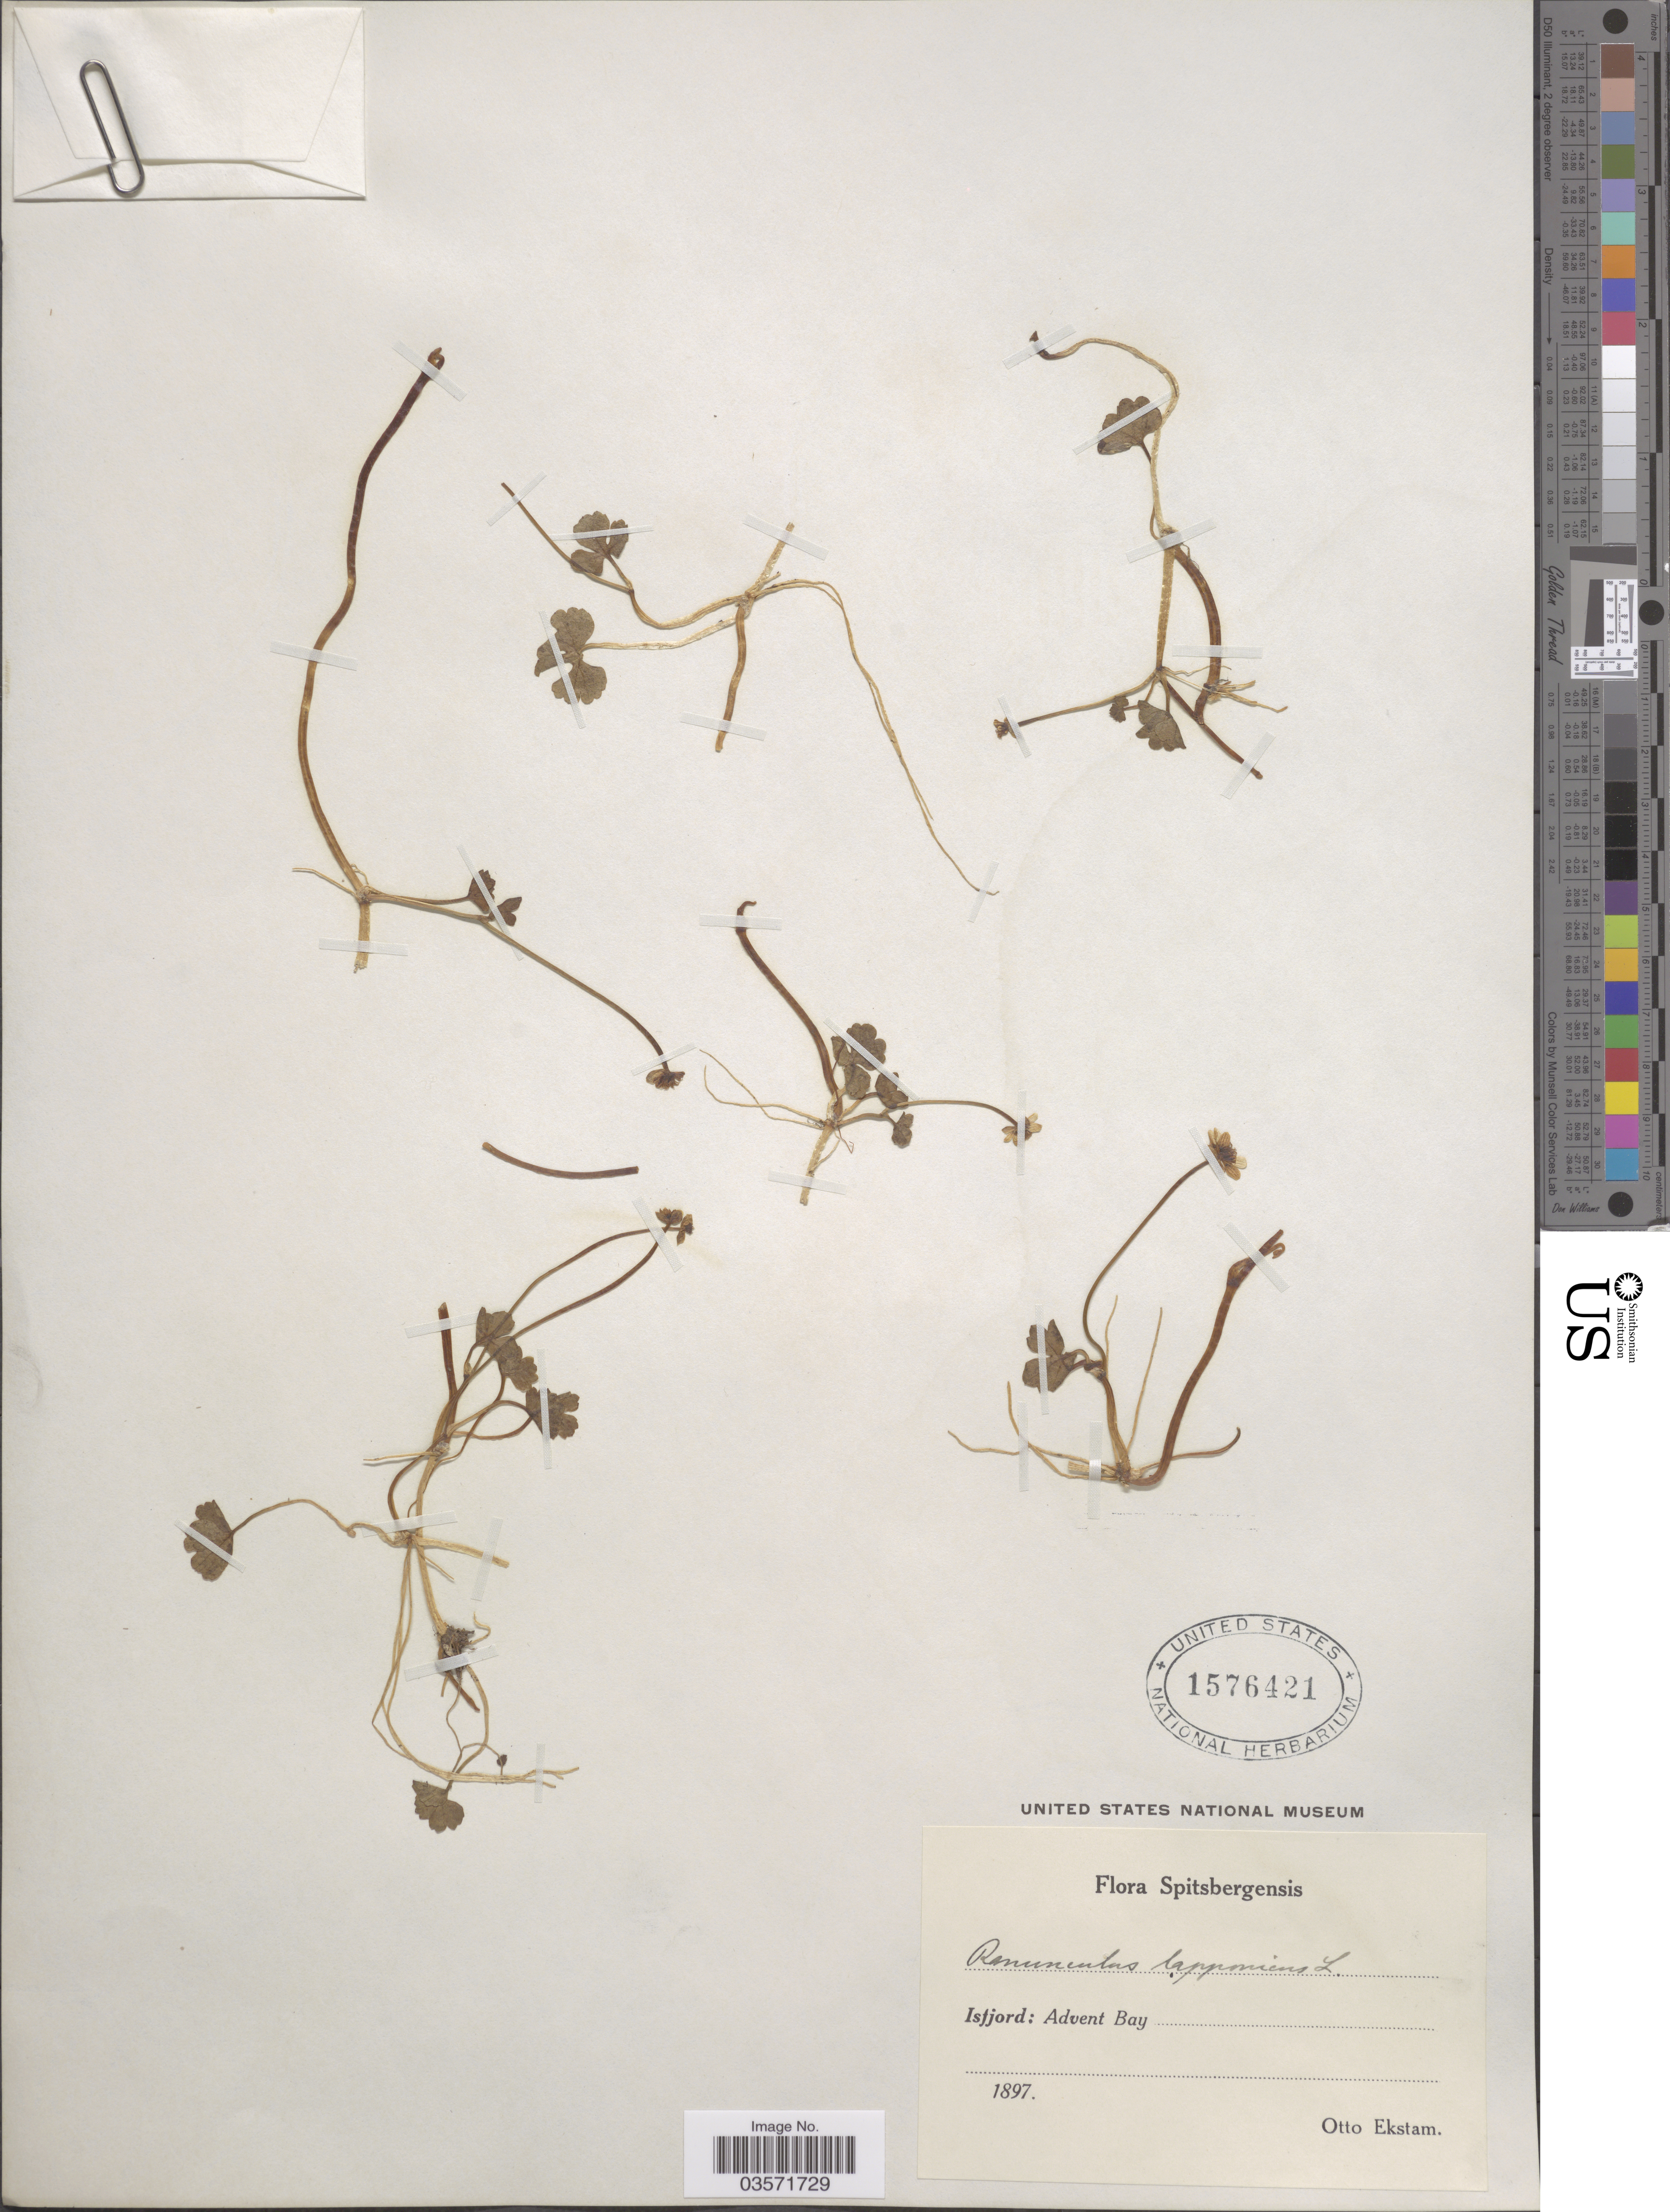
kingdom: Plantae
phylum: Tracheophyta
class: Magnoliopsida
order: Ranunculales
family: Ranunculaceae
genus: Ranunculus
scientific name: Ranunculus lapponicus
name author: L.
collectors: O. Ekstam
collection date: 1897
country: Norway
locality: Spitsbergensis. Isfjord: Advent Bay.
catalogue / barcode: US 1576421